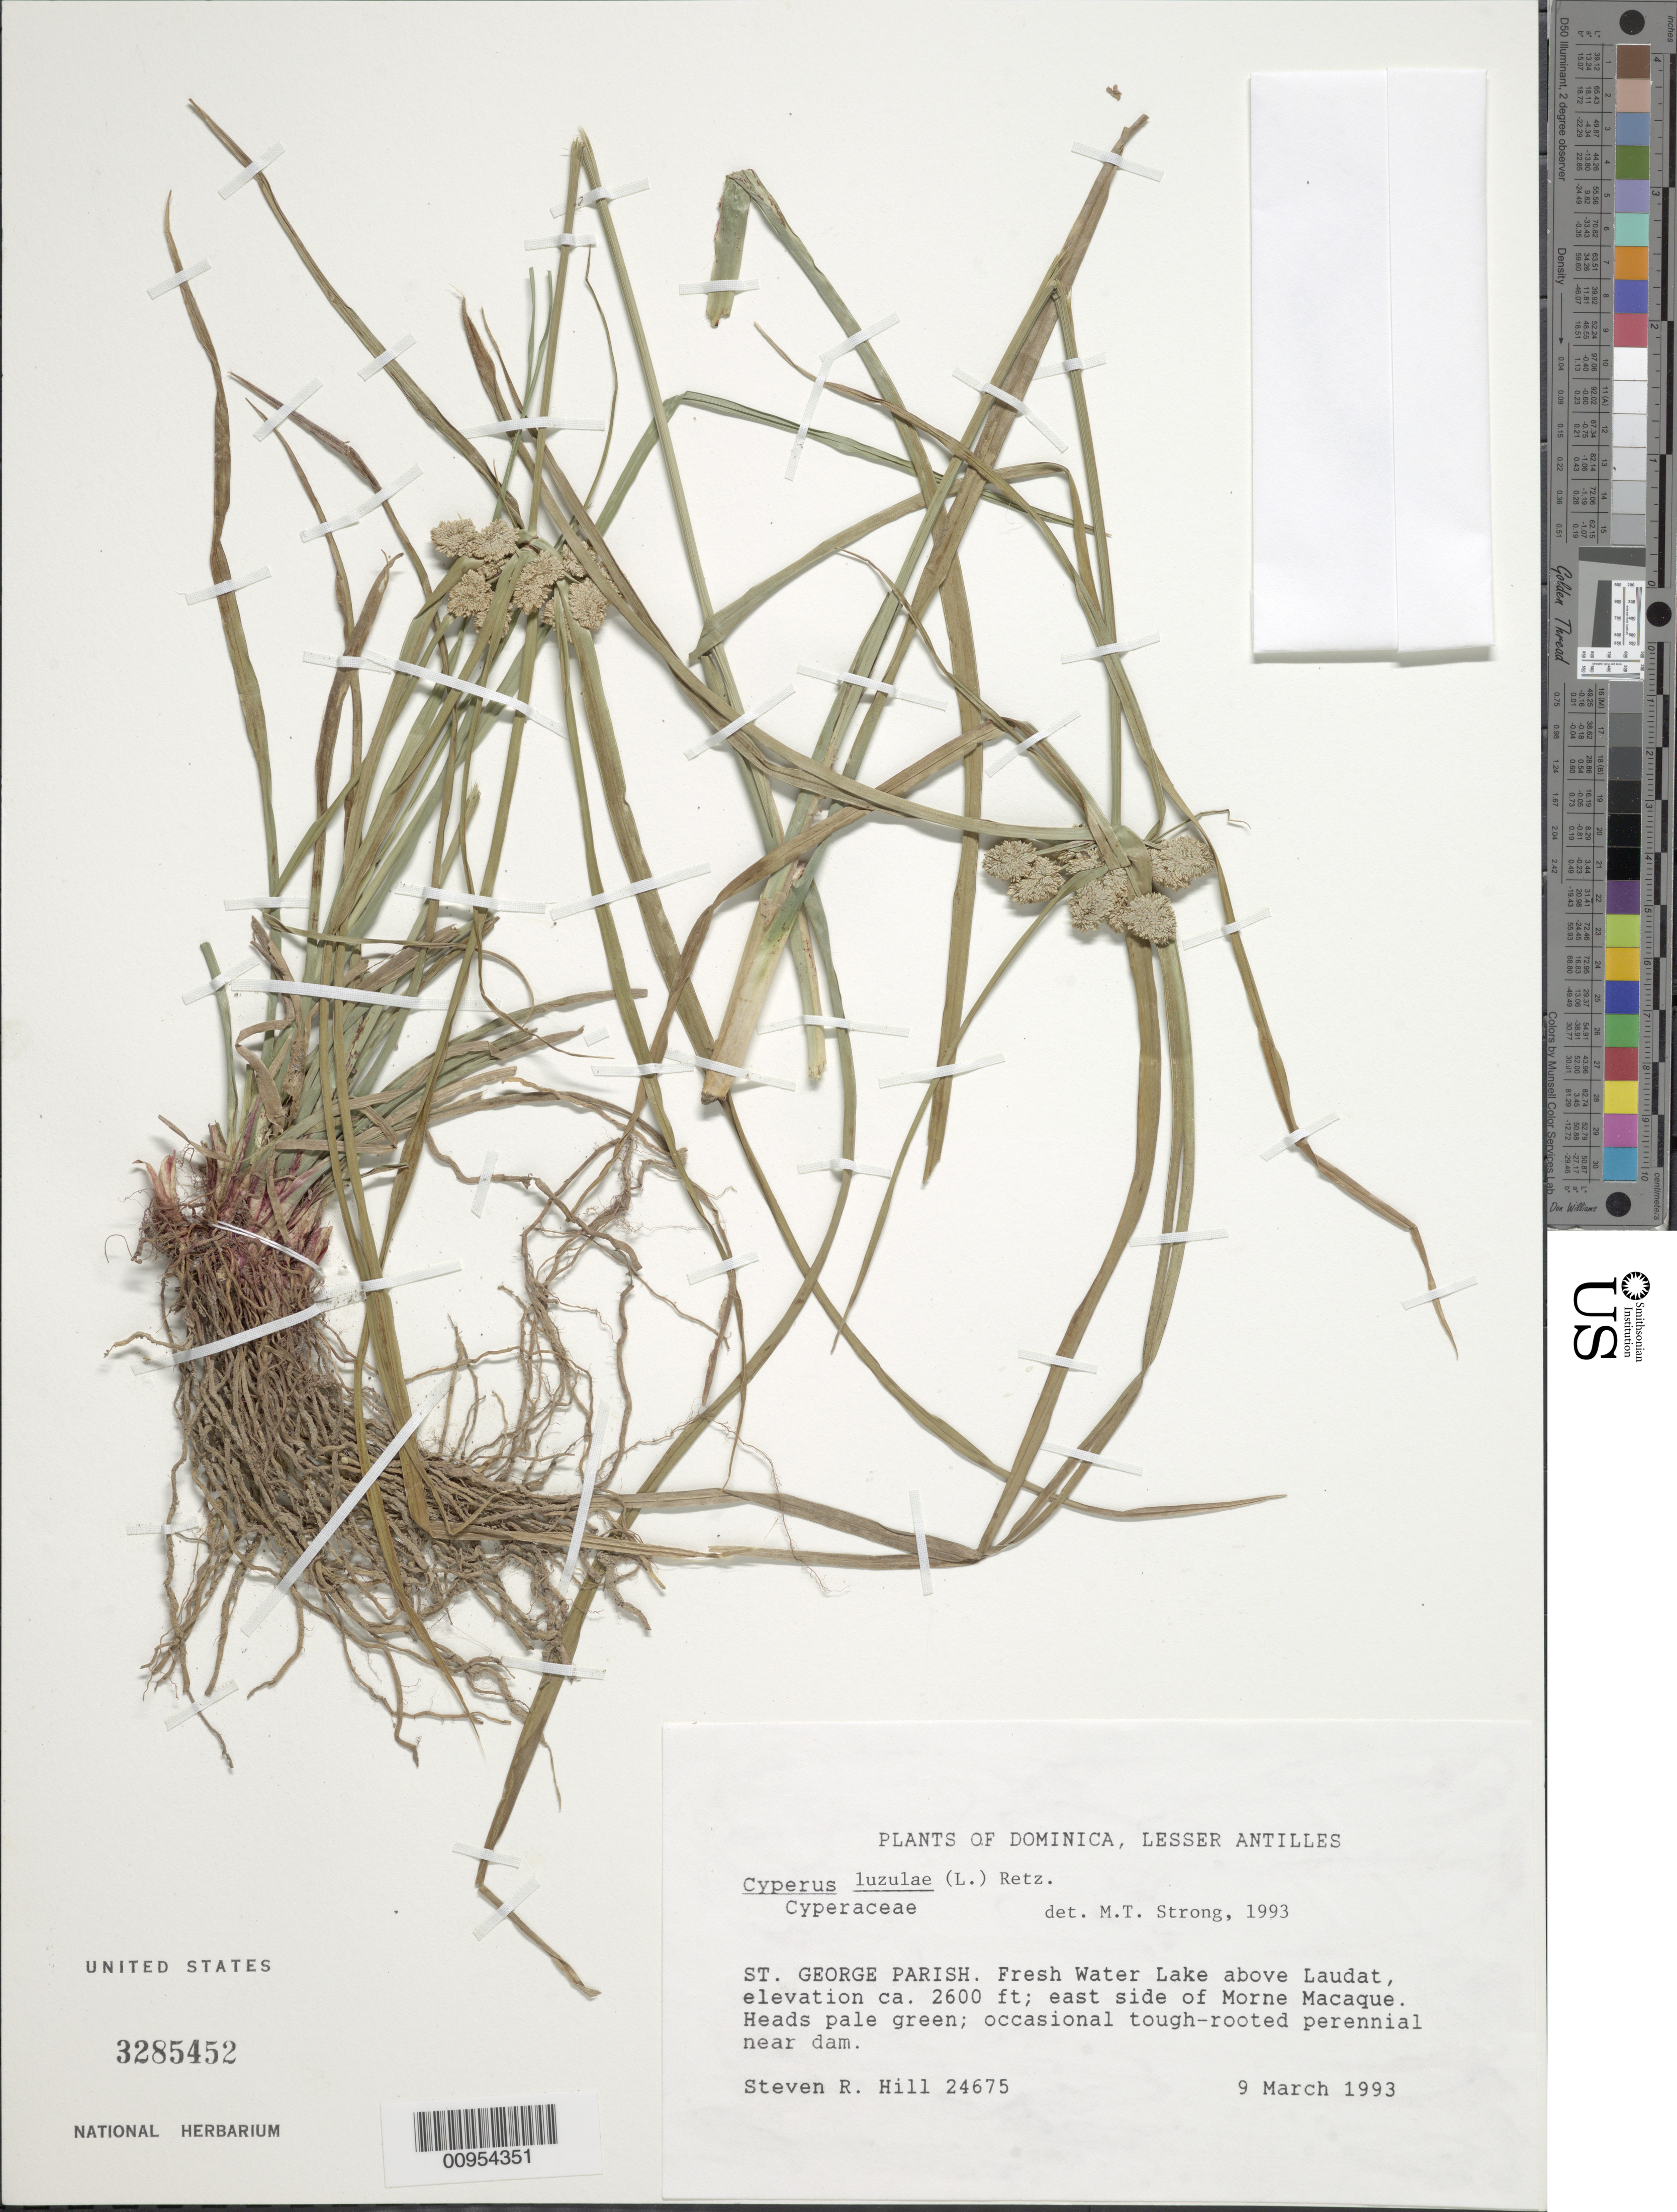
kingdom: Plantae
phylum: Tracheophyta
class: Liliopsida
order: Poales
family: Cyperaceae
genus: Cyperus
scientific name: Cyperus luzulae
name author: (L.) Rottb. ex Retz.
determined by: Strong, M. T., (US), Smithsonian Institution - National Museum of Natural History (UNITED STATES)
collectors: S. R. Hill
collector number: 24675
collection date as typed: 09 Mar 1993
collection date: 1993-03-09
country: Dominica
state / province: St. George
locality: Fresh Water Lake above Laudat, east side of Morne Macaque, near dam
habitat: Near dam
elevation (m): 2600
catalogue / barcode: US 3285452